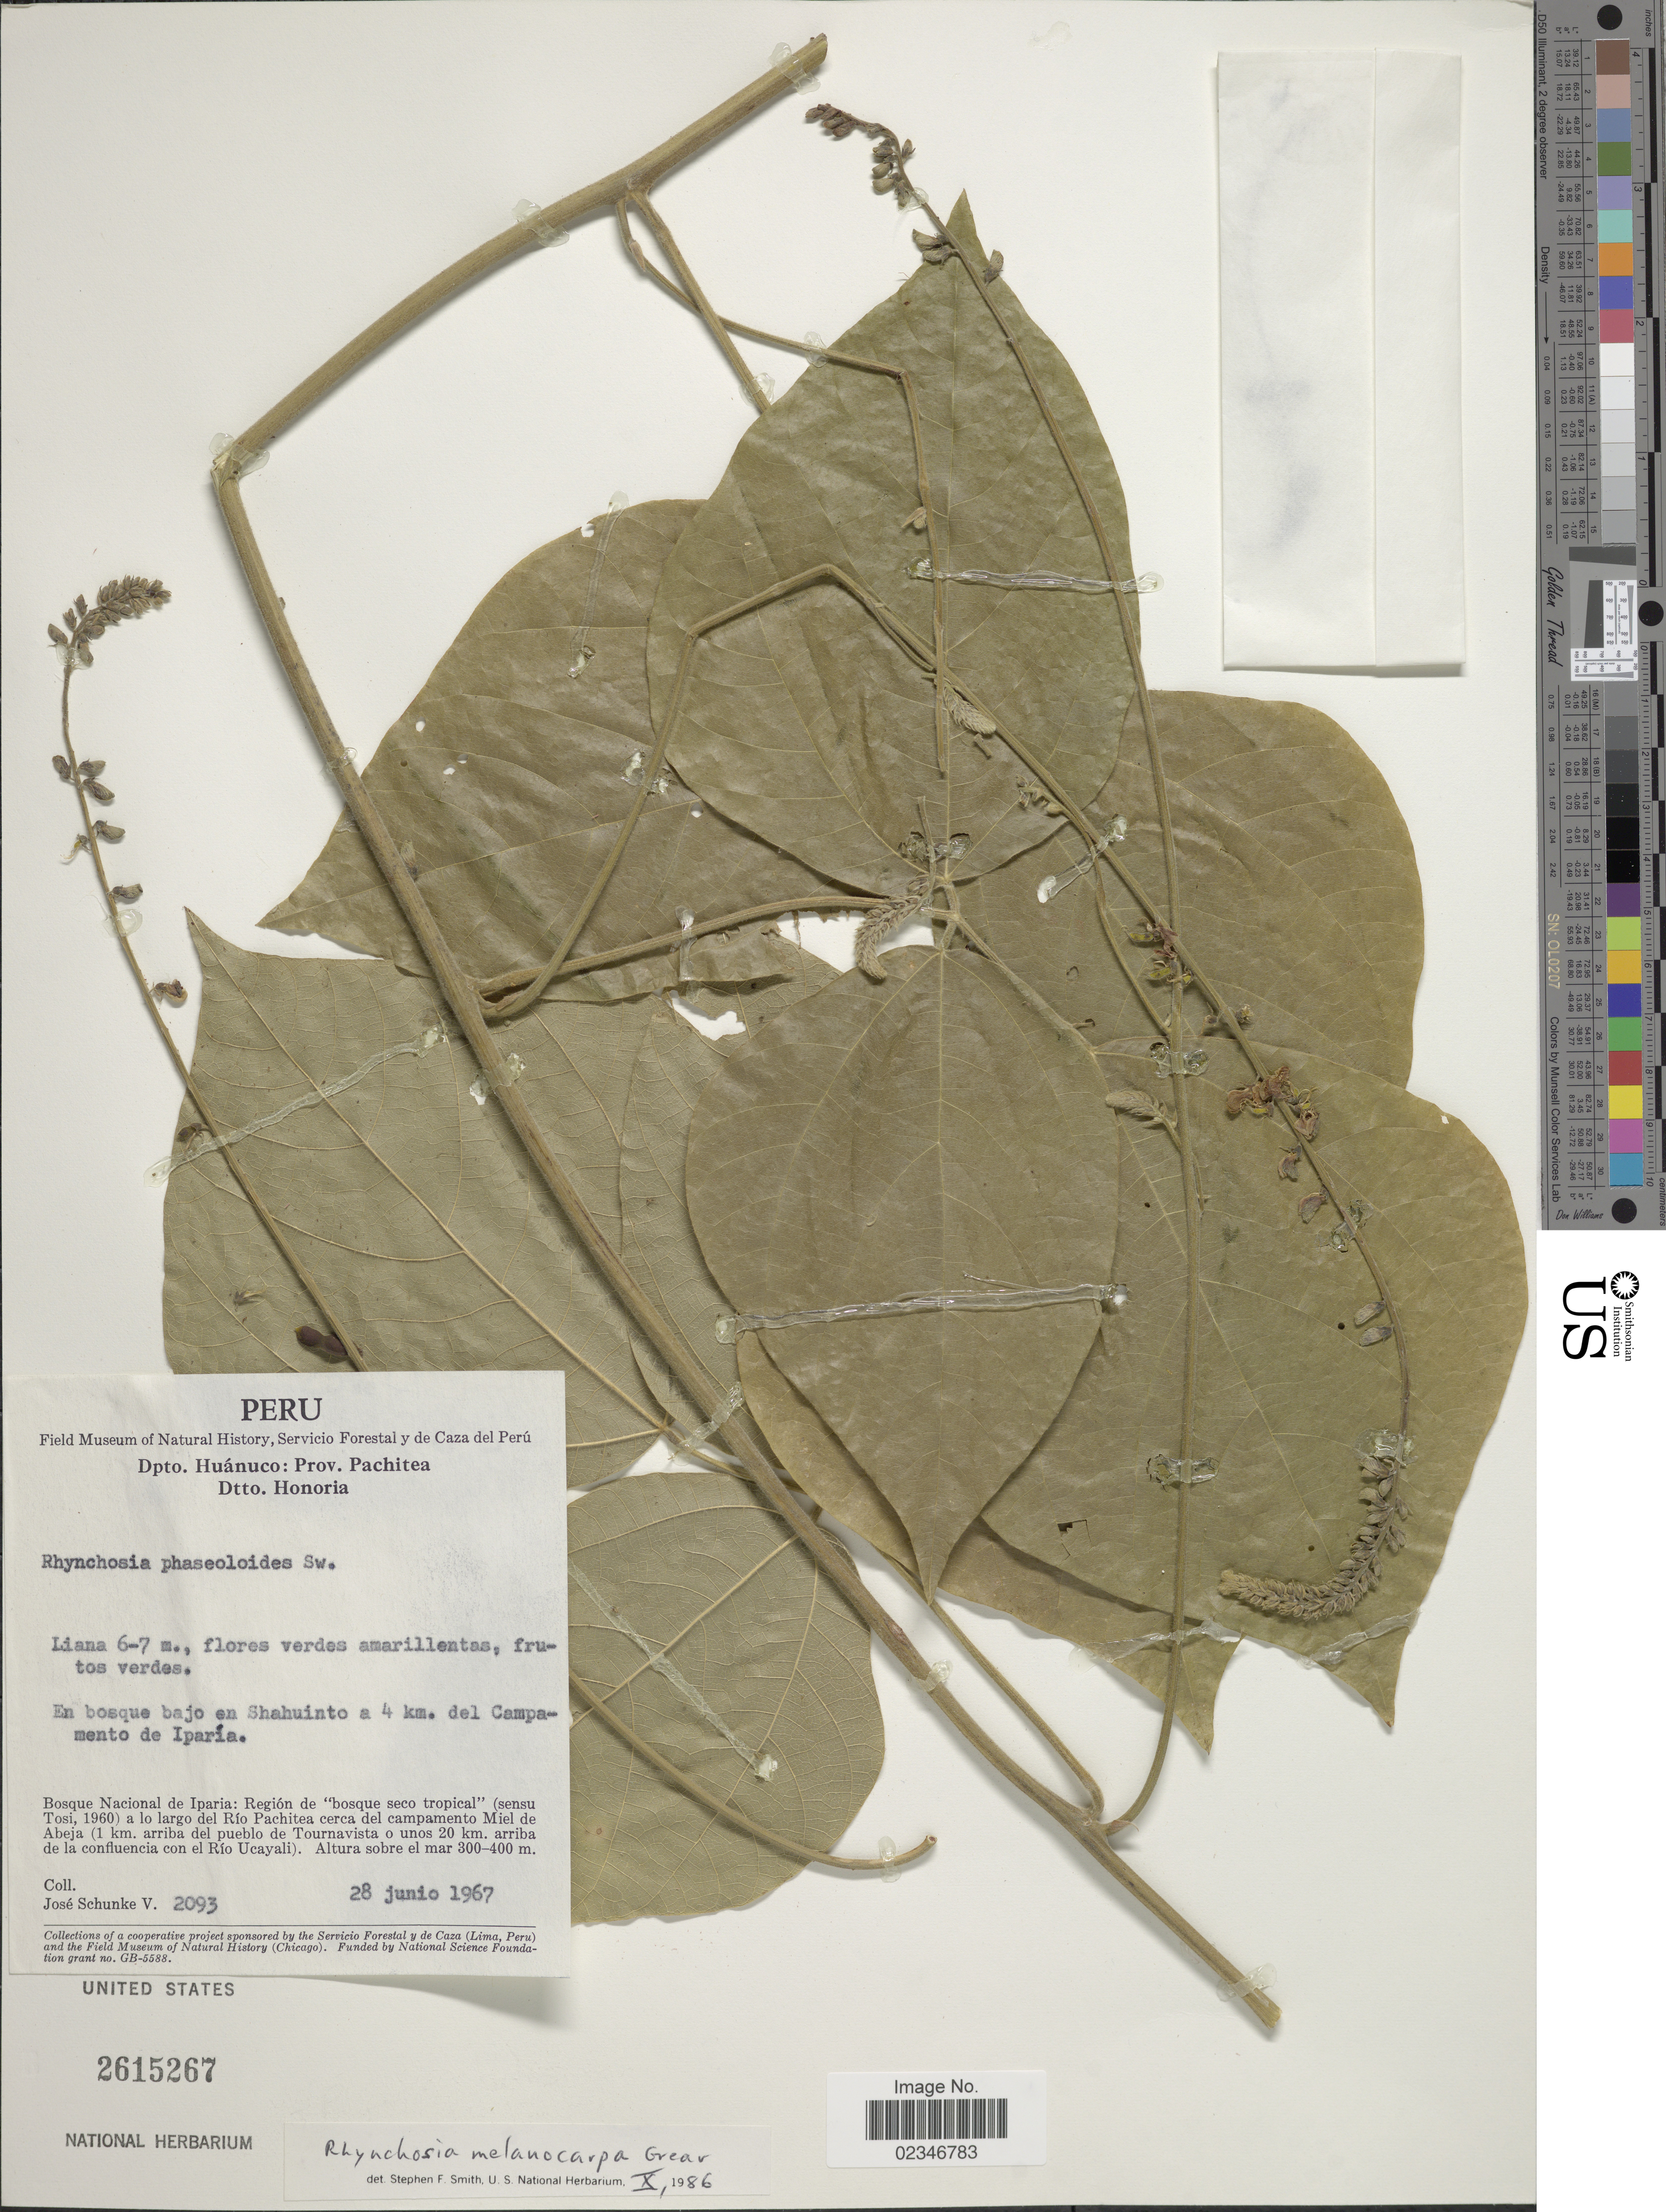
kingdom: Plantae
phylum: Tracheophyta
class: Magnoliopsida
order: Fabales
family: Fabaceae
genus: Rhynchosia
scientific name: Rhynchosia melanocarpa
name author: Grear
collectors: J. Schunke Vigo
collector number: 2093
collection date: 1967-06-28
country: Peru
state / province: Huánuco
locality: Dpto. Huanuco: Prov. Pachitea, Dtto. Honoria, Bosque Nacional de Iparia: Region de bosque seco tropical (sensu Tosi 1960) a lo largo del Rio Pachitea cerca del campamento Miel de Abeja (1 km. arriba del pueblo de Tournavista o unos 20 km arriba de la confluencia con el Rio Ucayali) En bosque bajo en Shahuinto a 4 km. del Campamento de Iparia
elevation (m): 300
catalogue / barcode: US 2615267